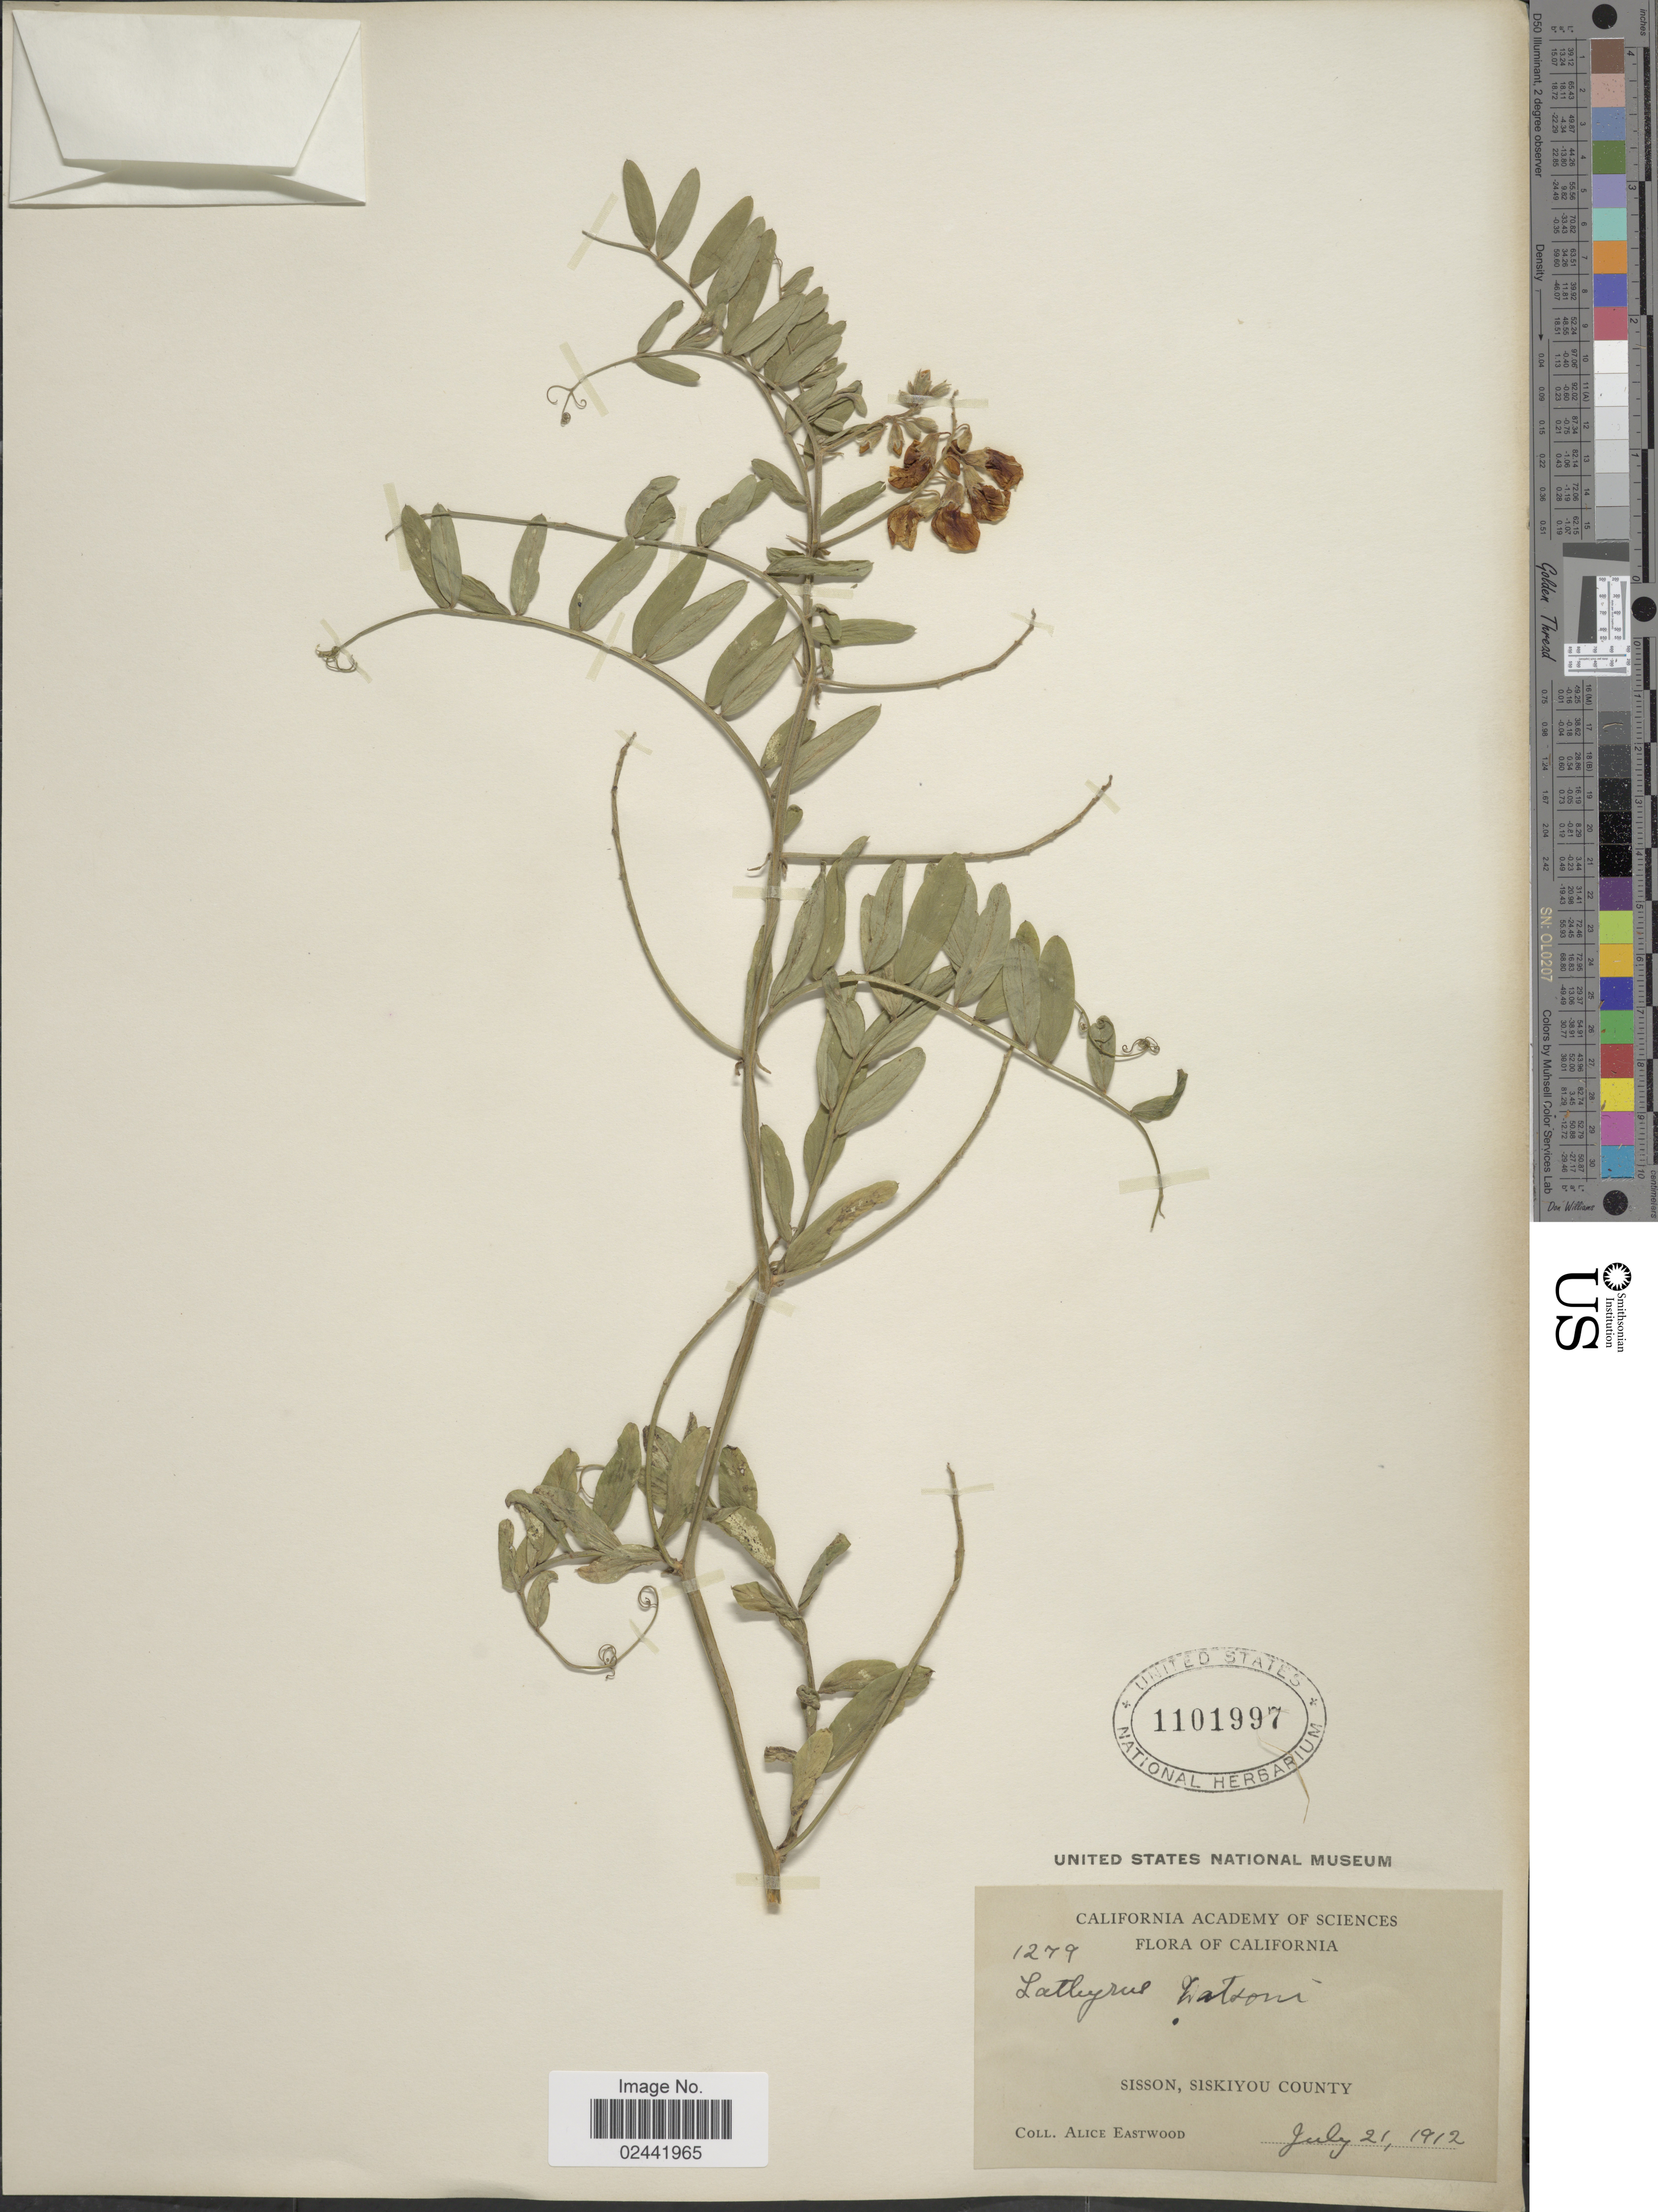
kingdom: Plantae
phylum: Tracheophyta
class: Magnoliopsida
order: Fabales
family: Fabaceae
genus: Lathyrus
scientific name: Lathyrus watsonii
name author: T.G. White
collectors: A. Eastwood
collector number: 1279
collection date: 1912-07-21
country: United States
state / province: California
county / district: Siskiyou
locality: Sisson, Siskiyou County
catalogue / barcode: US 1101997